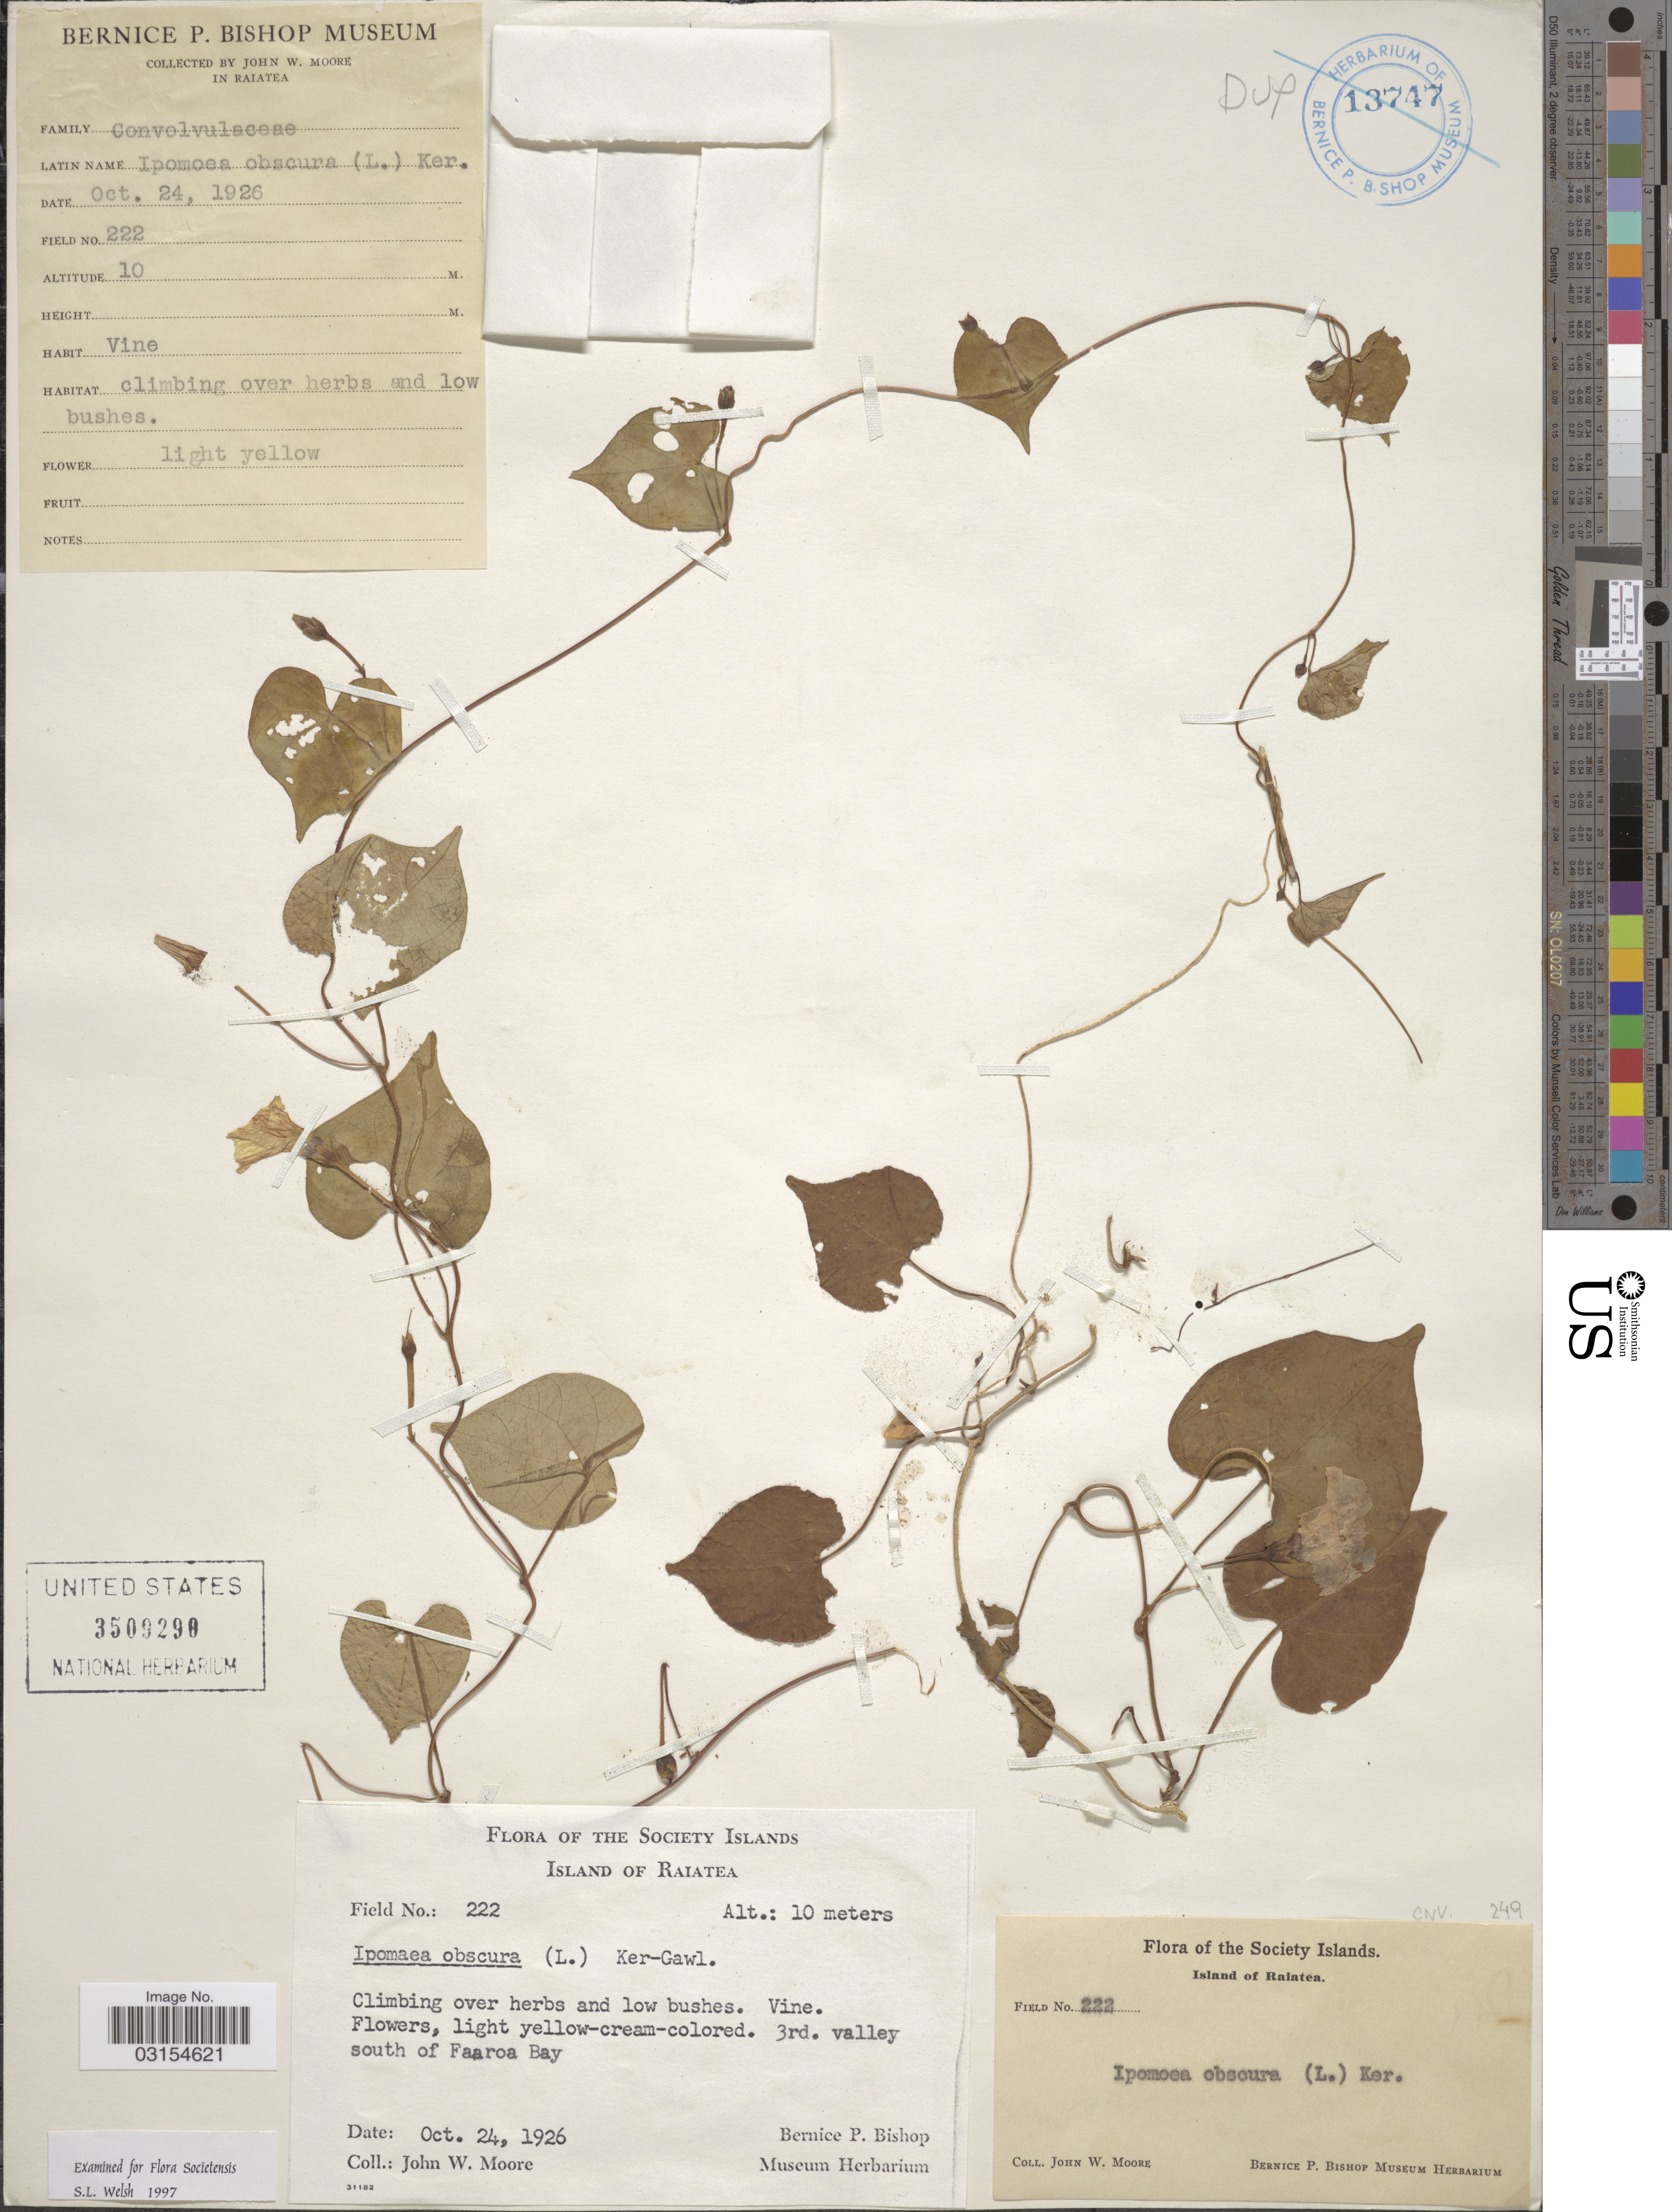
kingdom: Plantae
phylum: Tracheophyta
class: Magnoliopsida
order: Solanales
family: Convolvulaceae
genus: Ipomoea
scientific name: Ipomoea obscura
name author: (L.) Ker Gawl.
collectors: J. Moore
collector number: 222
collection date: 1926-10-24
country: French Polynesia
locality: Society Islands. Island of Raiatea. 3rd. valley south of Faaroa Bay.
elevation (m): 10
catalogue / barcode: US 3509290